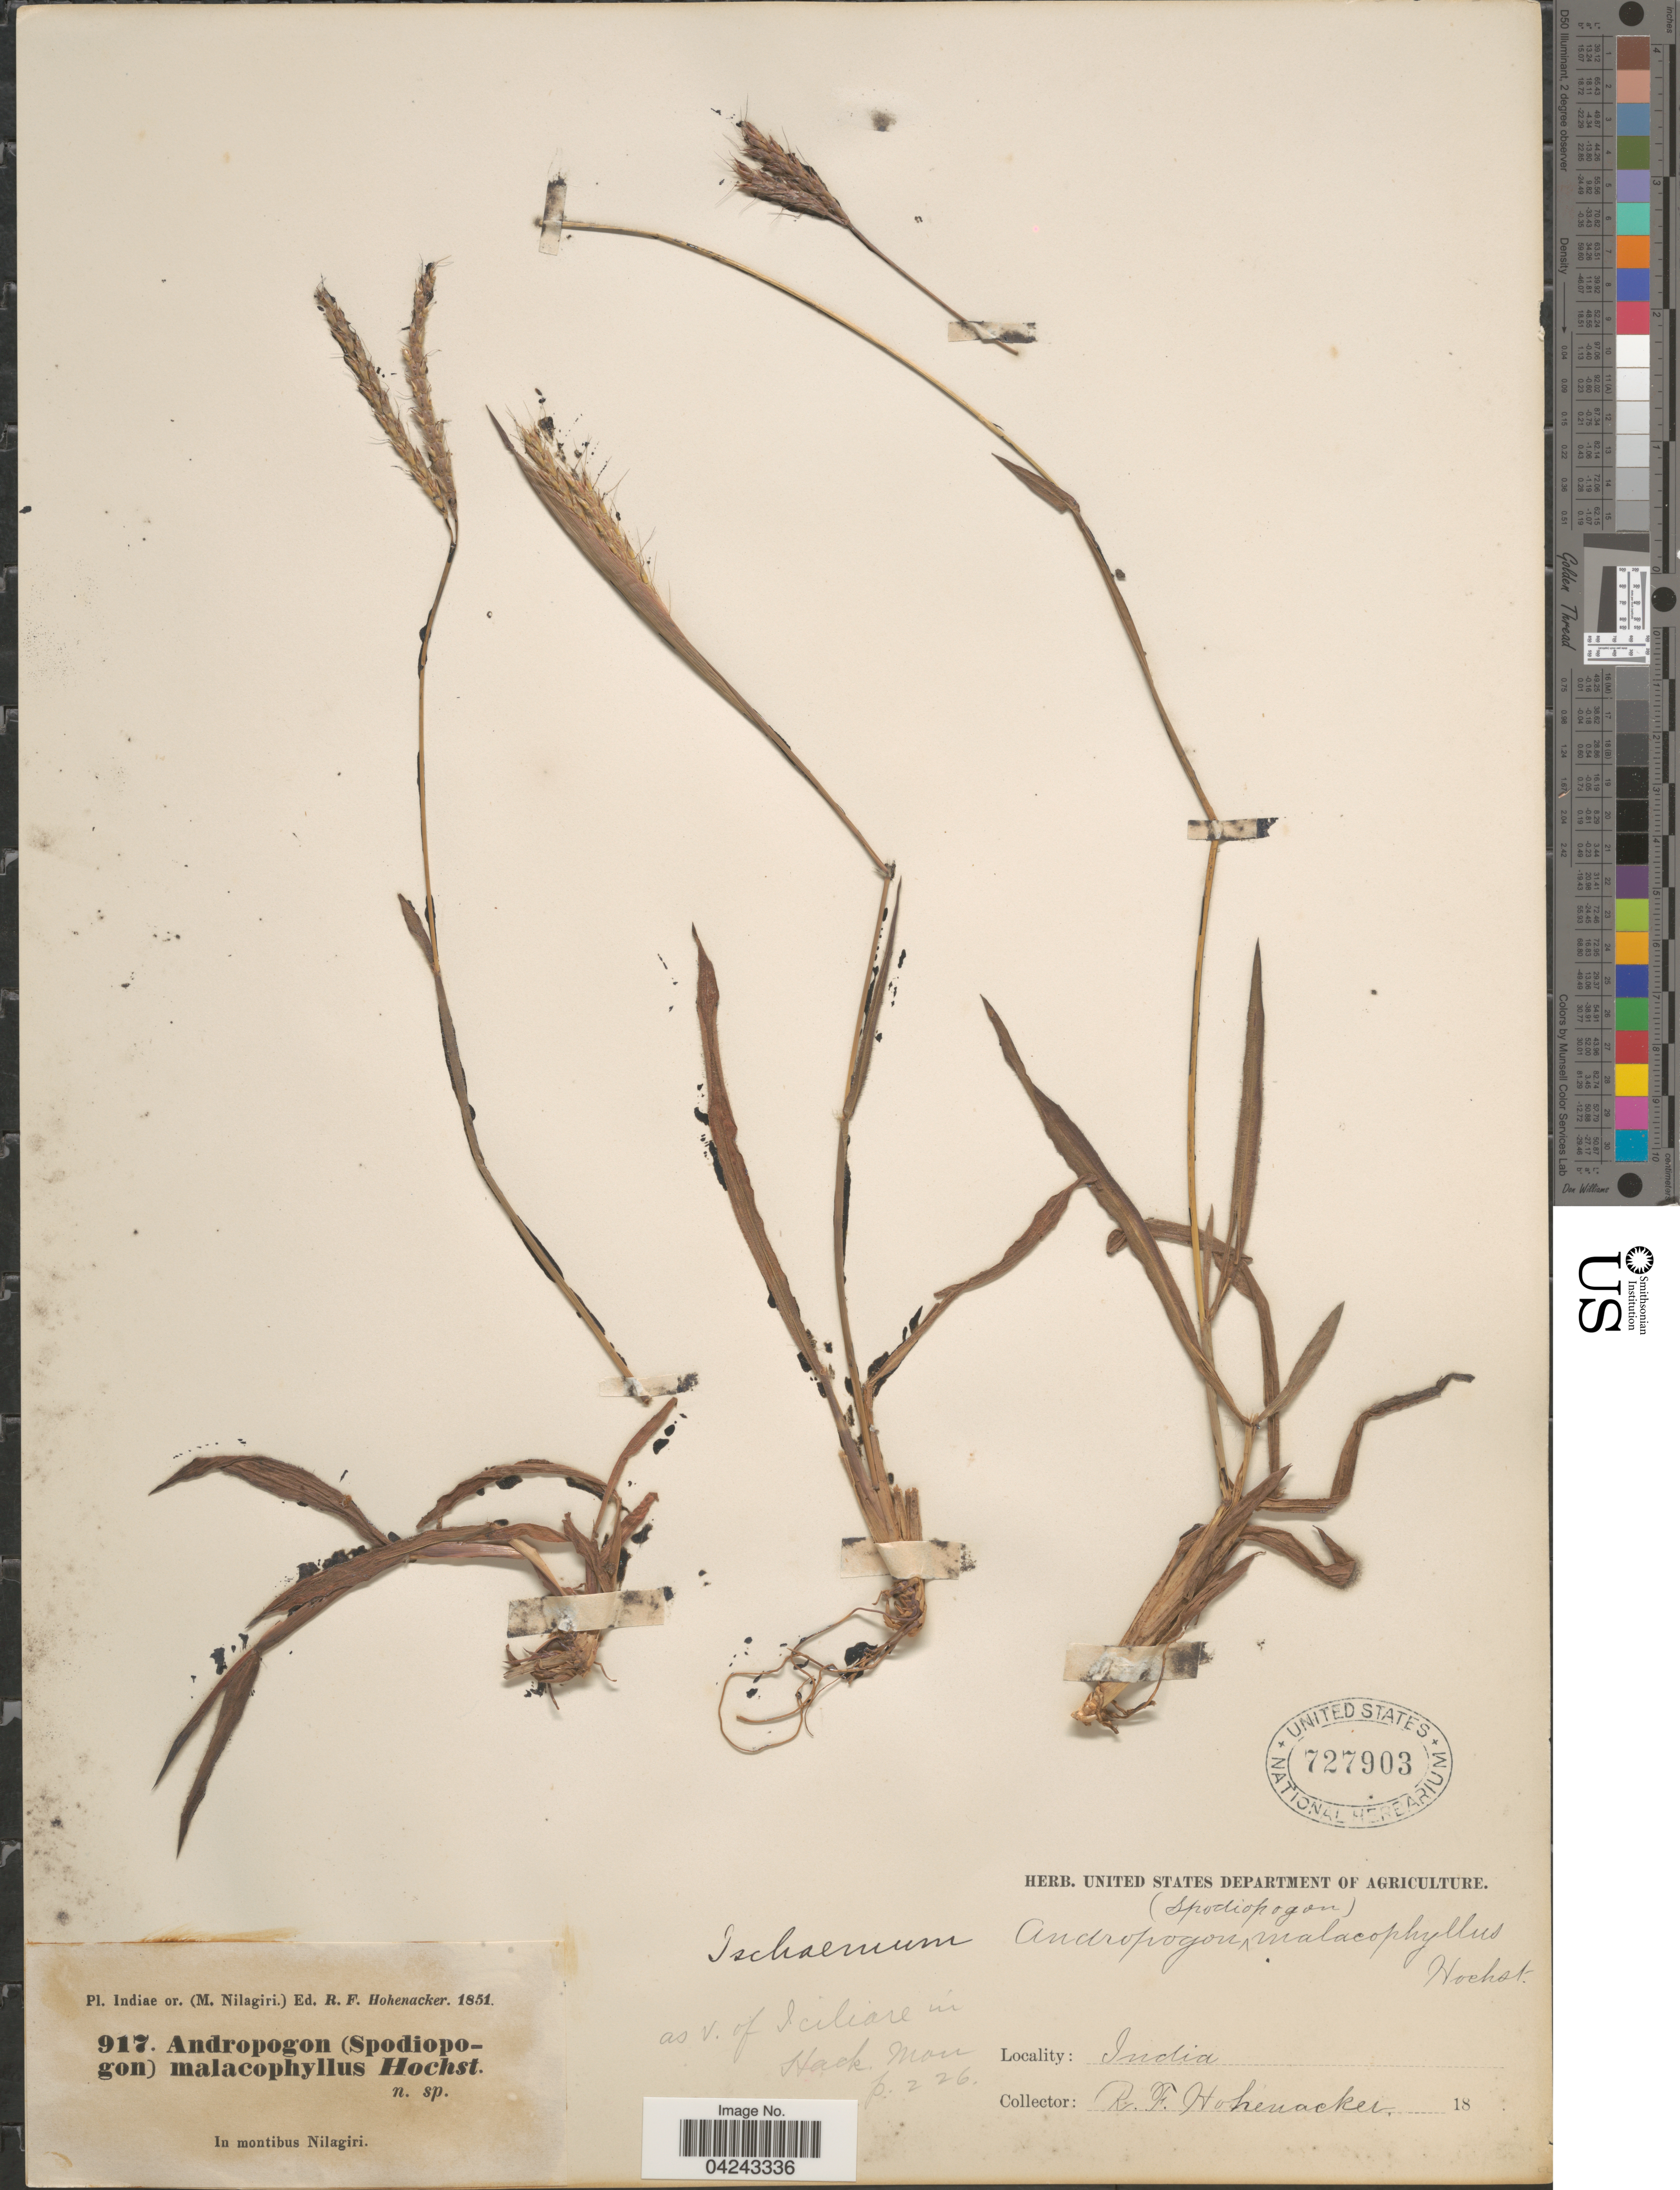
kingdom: Plantae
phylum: Tracheophyta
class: Liliopsida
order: Poales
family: Poaceae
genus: Ischaemum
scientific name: Ischaemum ciliare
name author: Retz.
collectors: R. F. Hohenacker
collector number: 917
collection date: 1851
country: India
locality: Indiae or. (M. Nilagiri.). In montibus Nilagiri.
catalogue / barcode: US 727903